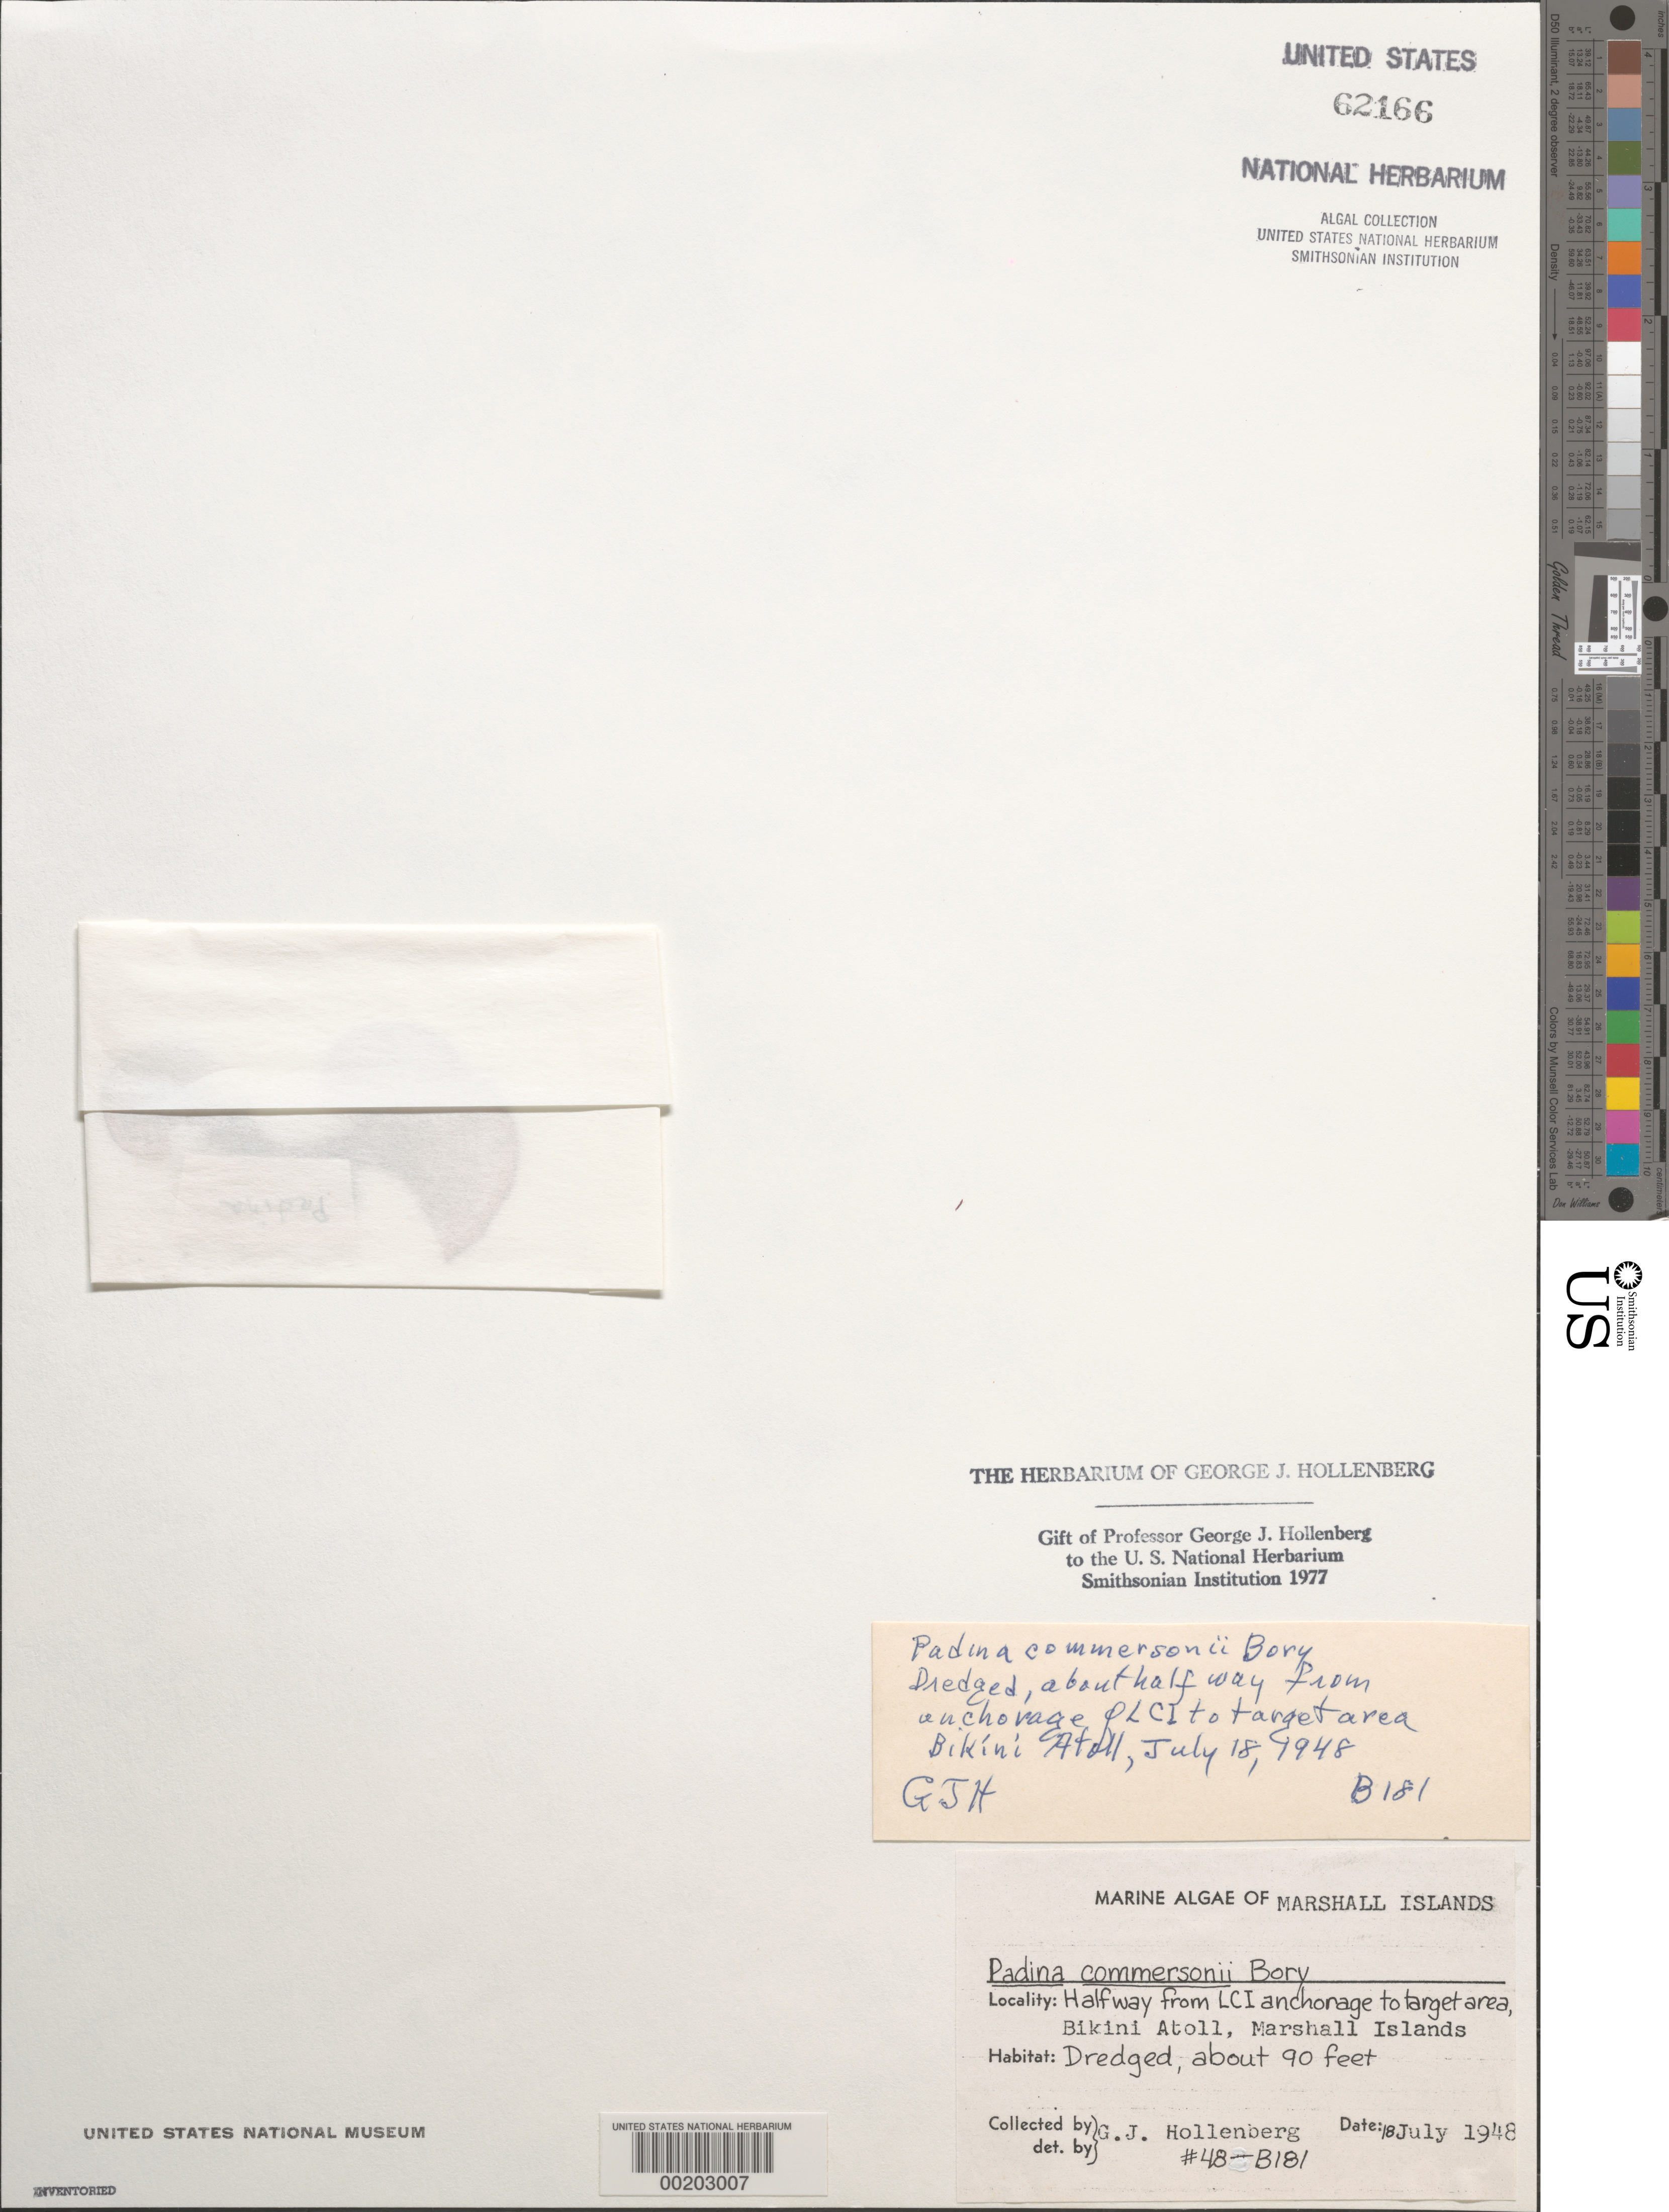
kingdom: Chromista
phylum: Ochrophyta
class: Phaeophyceae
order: Dictyotales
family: Dictyotaceae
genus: Padina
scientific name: Padina boryana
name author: Thivy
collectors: G. Hollenberg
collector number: GJH 48-b181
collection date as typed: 18 Jul 1948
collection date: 1948-07-18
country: Marshall Islands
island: Bikini Atoll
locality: Between lci anchorage and target area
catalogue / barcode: US 62166